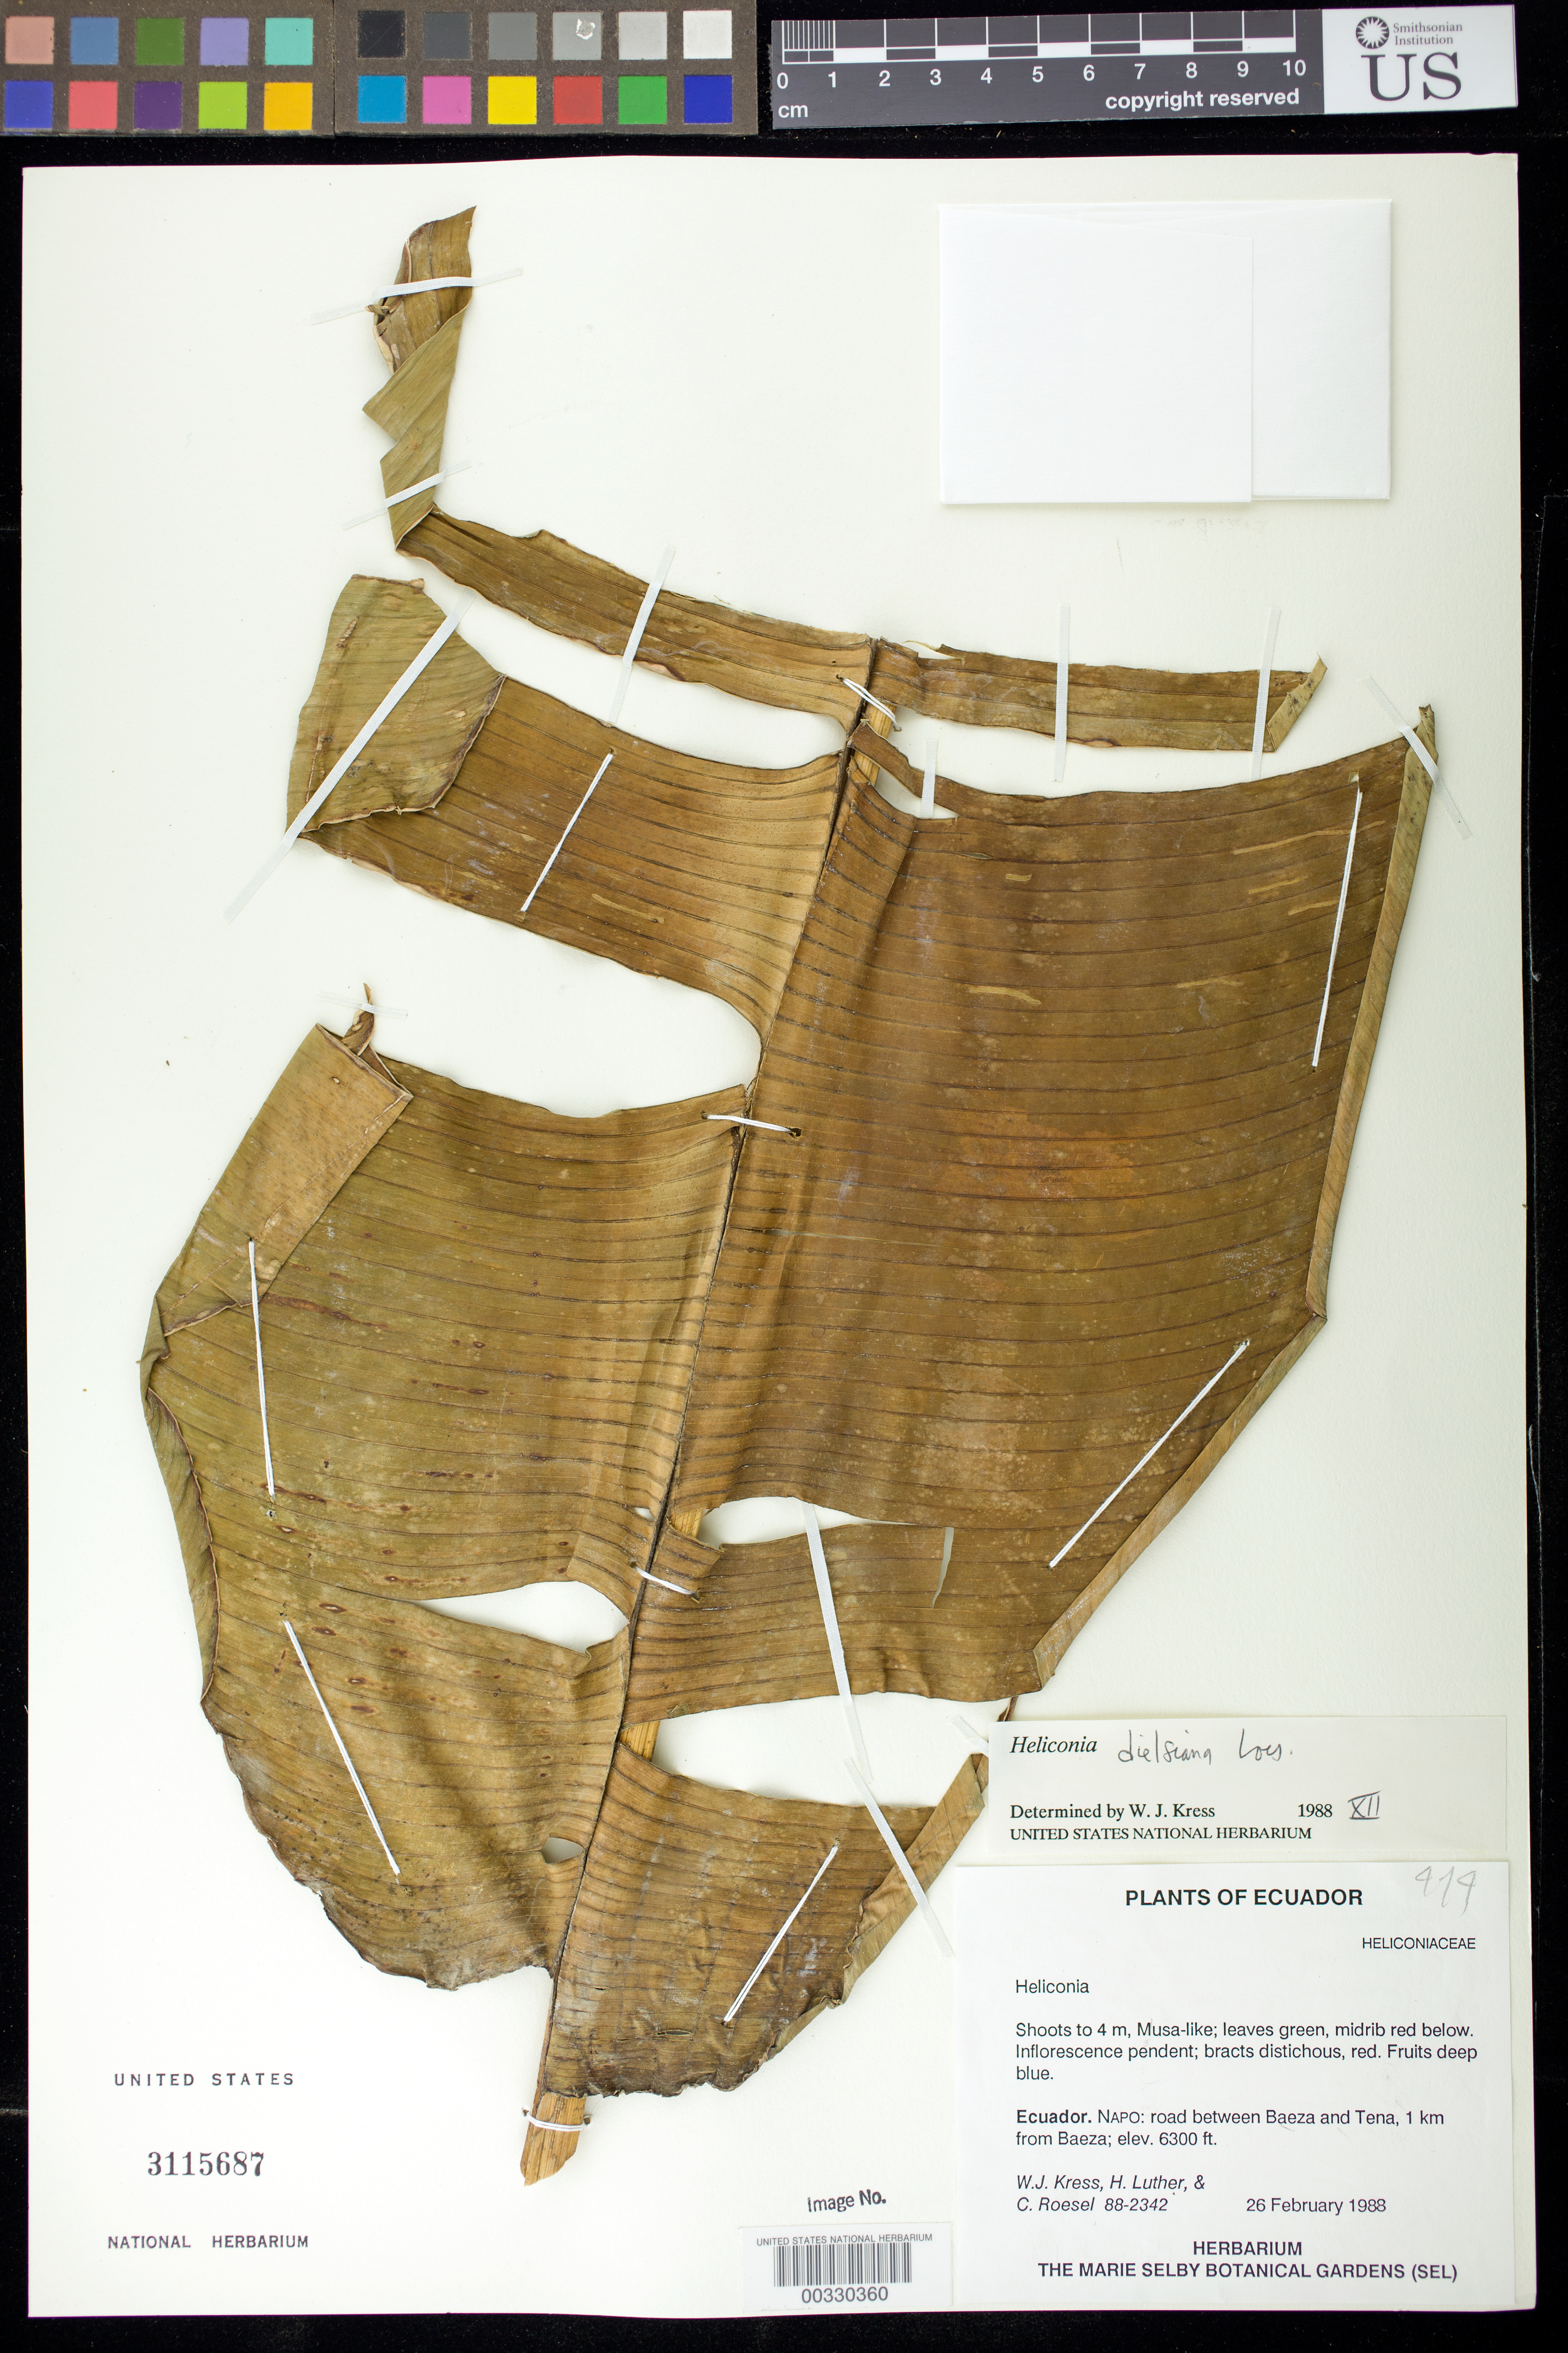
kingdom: Plantae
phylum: Tracheophyta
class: Liliopsida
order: Zingiberales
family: Heliconiaceae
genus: Heliconia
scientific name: Heliconia dielsiana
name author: Loes.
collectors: W. J. Kress, Harry E. Luther & C. S. Roesel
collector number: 88-2342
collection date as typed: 26 Feb 1988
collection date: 1988-02-26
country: Ecuador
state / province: Napo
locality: Road between baeza and Tena, 1 km from Baeza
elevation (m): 1920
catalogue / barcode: US 3115687